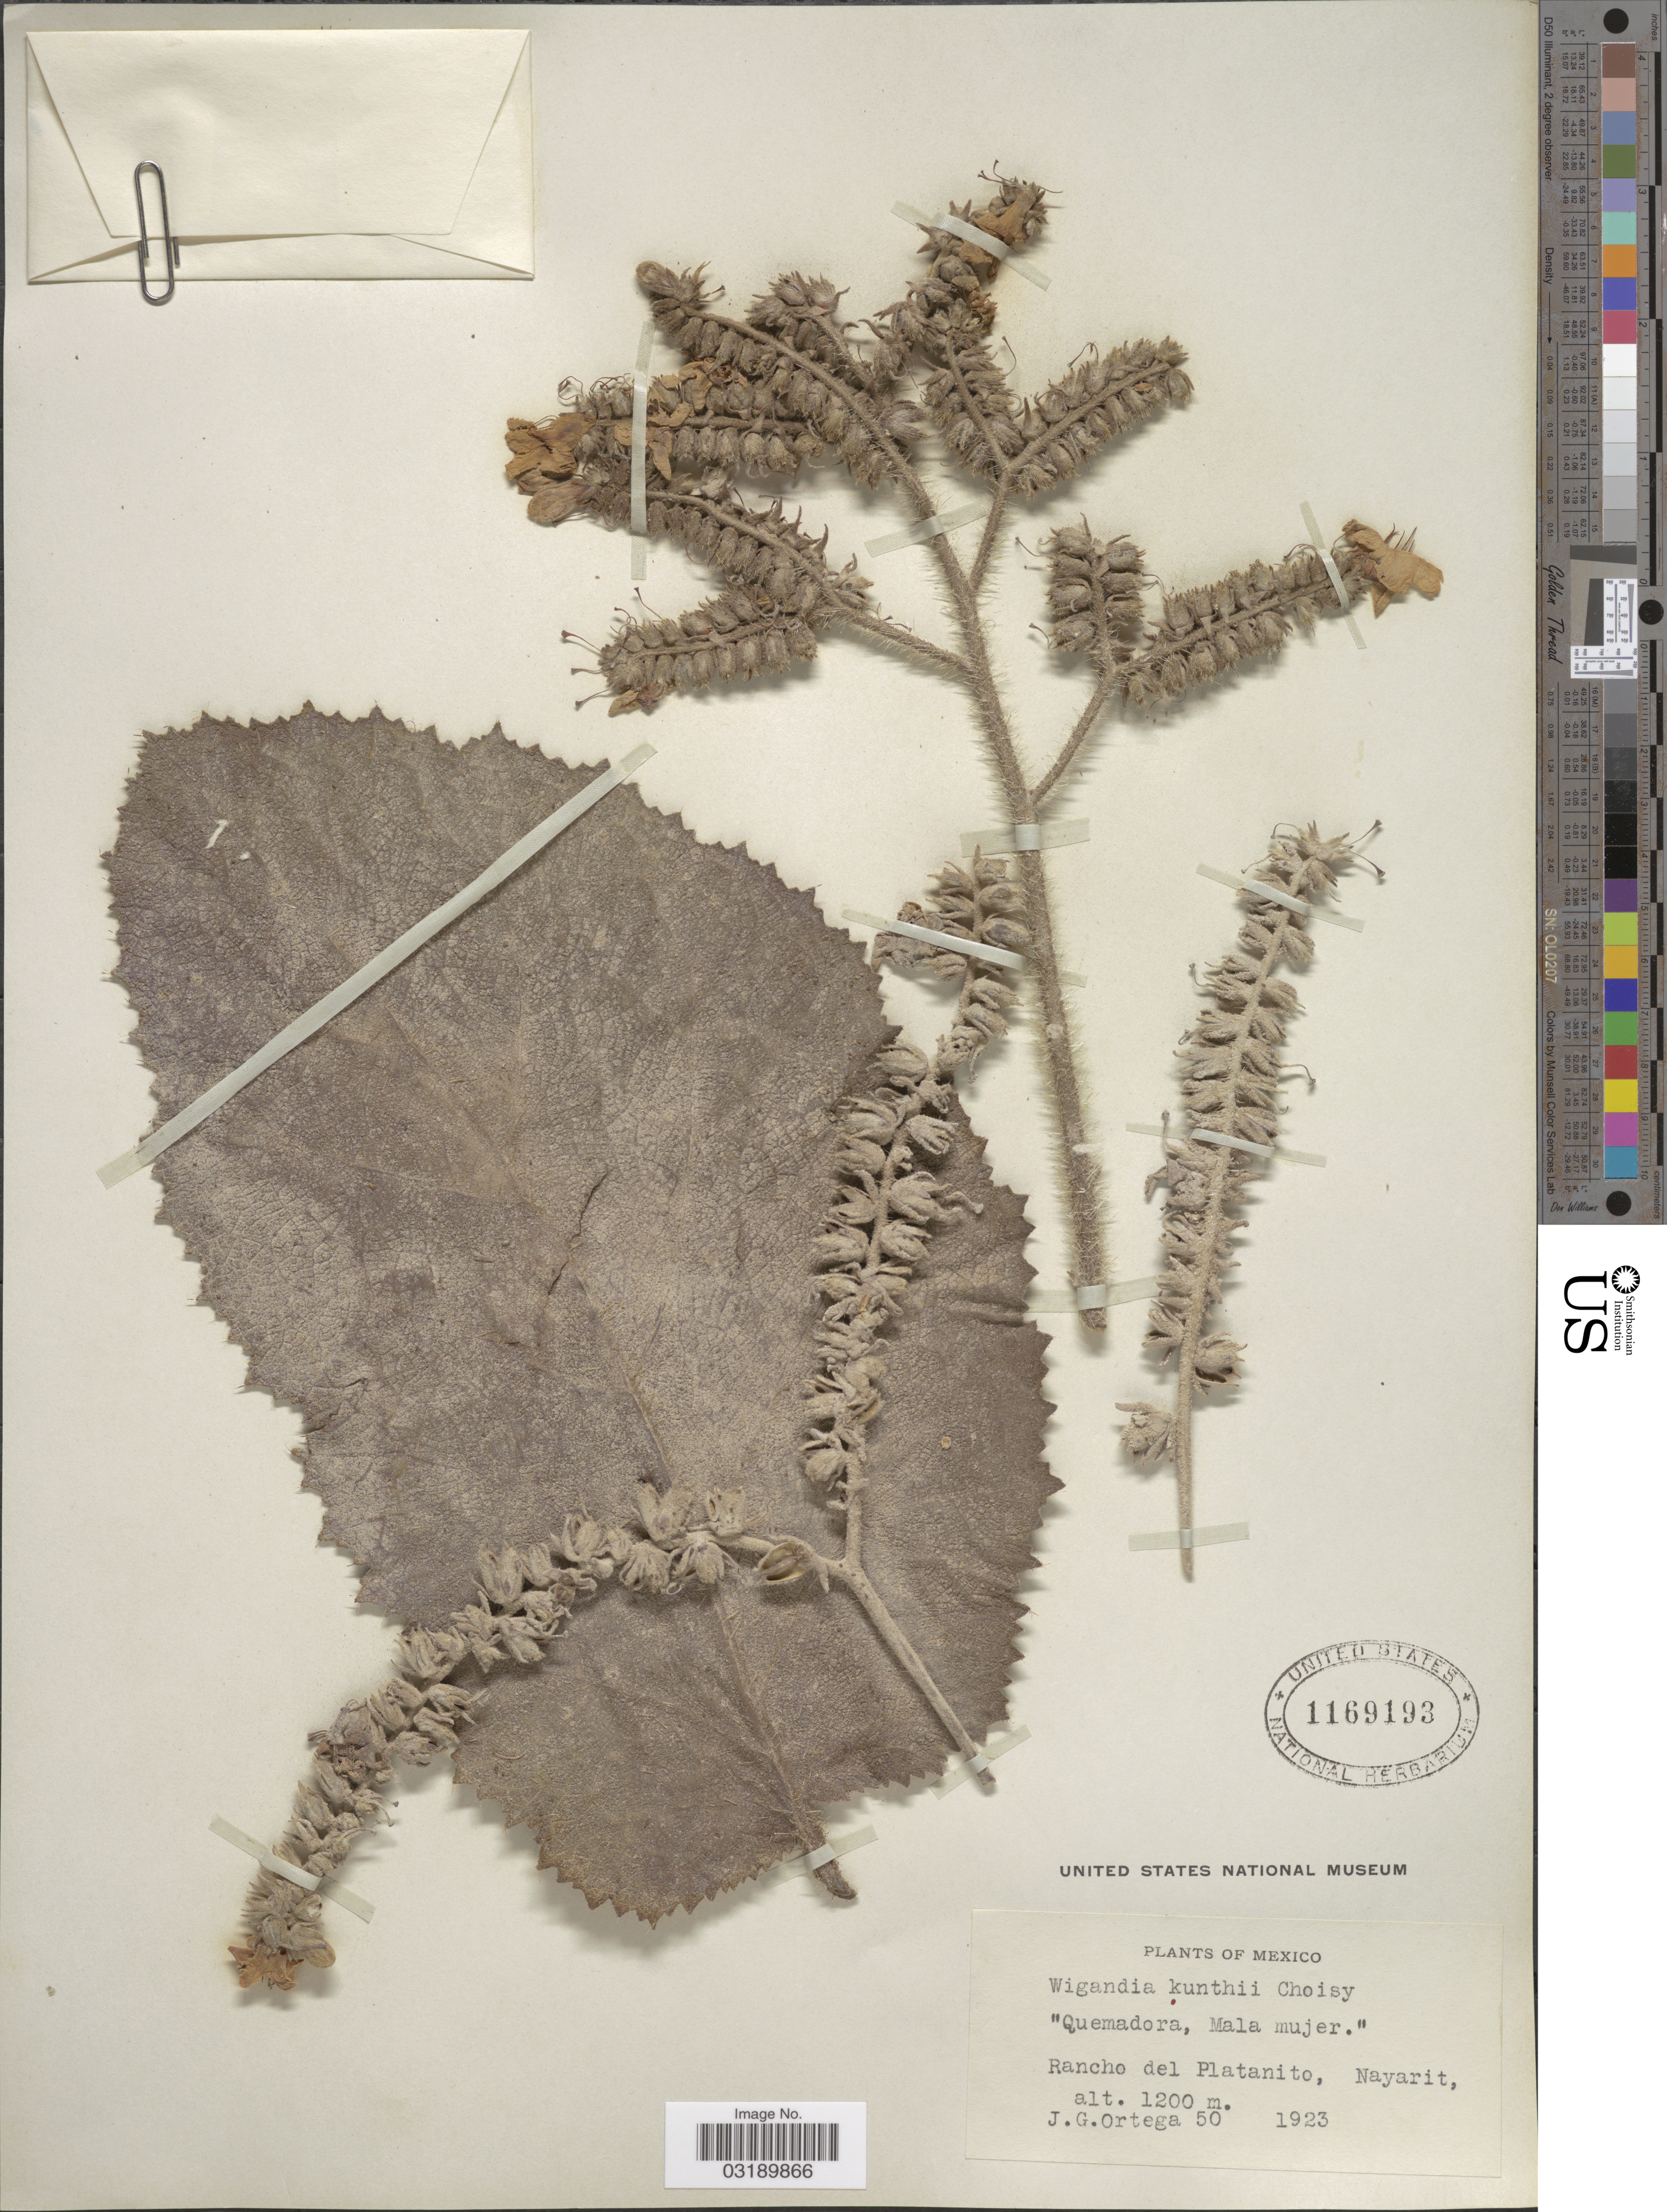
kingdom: Plantae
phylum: Tracheophyta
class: Magnoliopsida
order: Boraginales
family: Namaceae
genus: Wigandia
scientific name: Wigandia kunthii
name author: Choisy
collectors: J. Ortega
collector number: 50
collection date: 1923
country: Mexico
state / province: Nayarit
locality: Rancho del Platanito.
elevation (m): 1200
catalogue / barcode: US 1169193